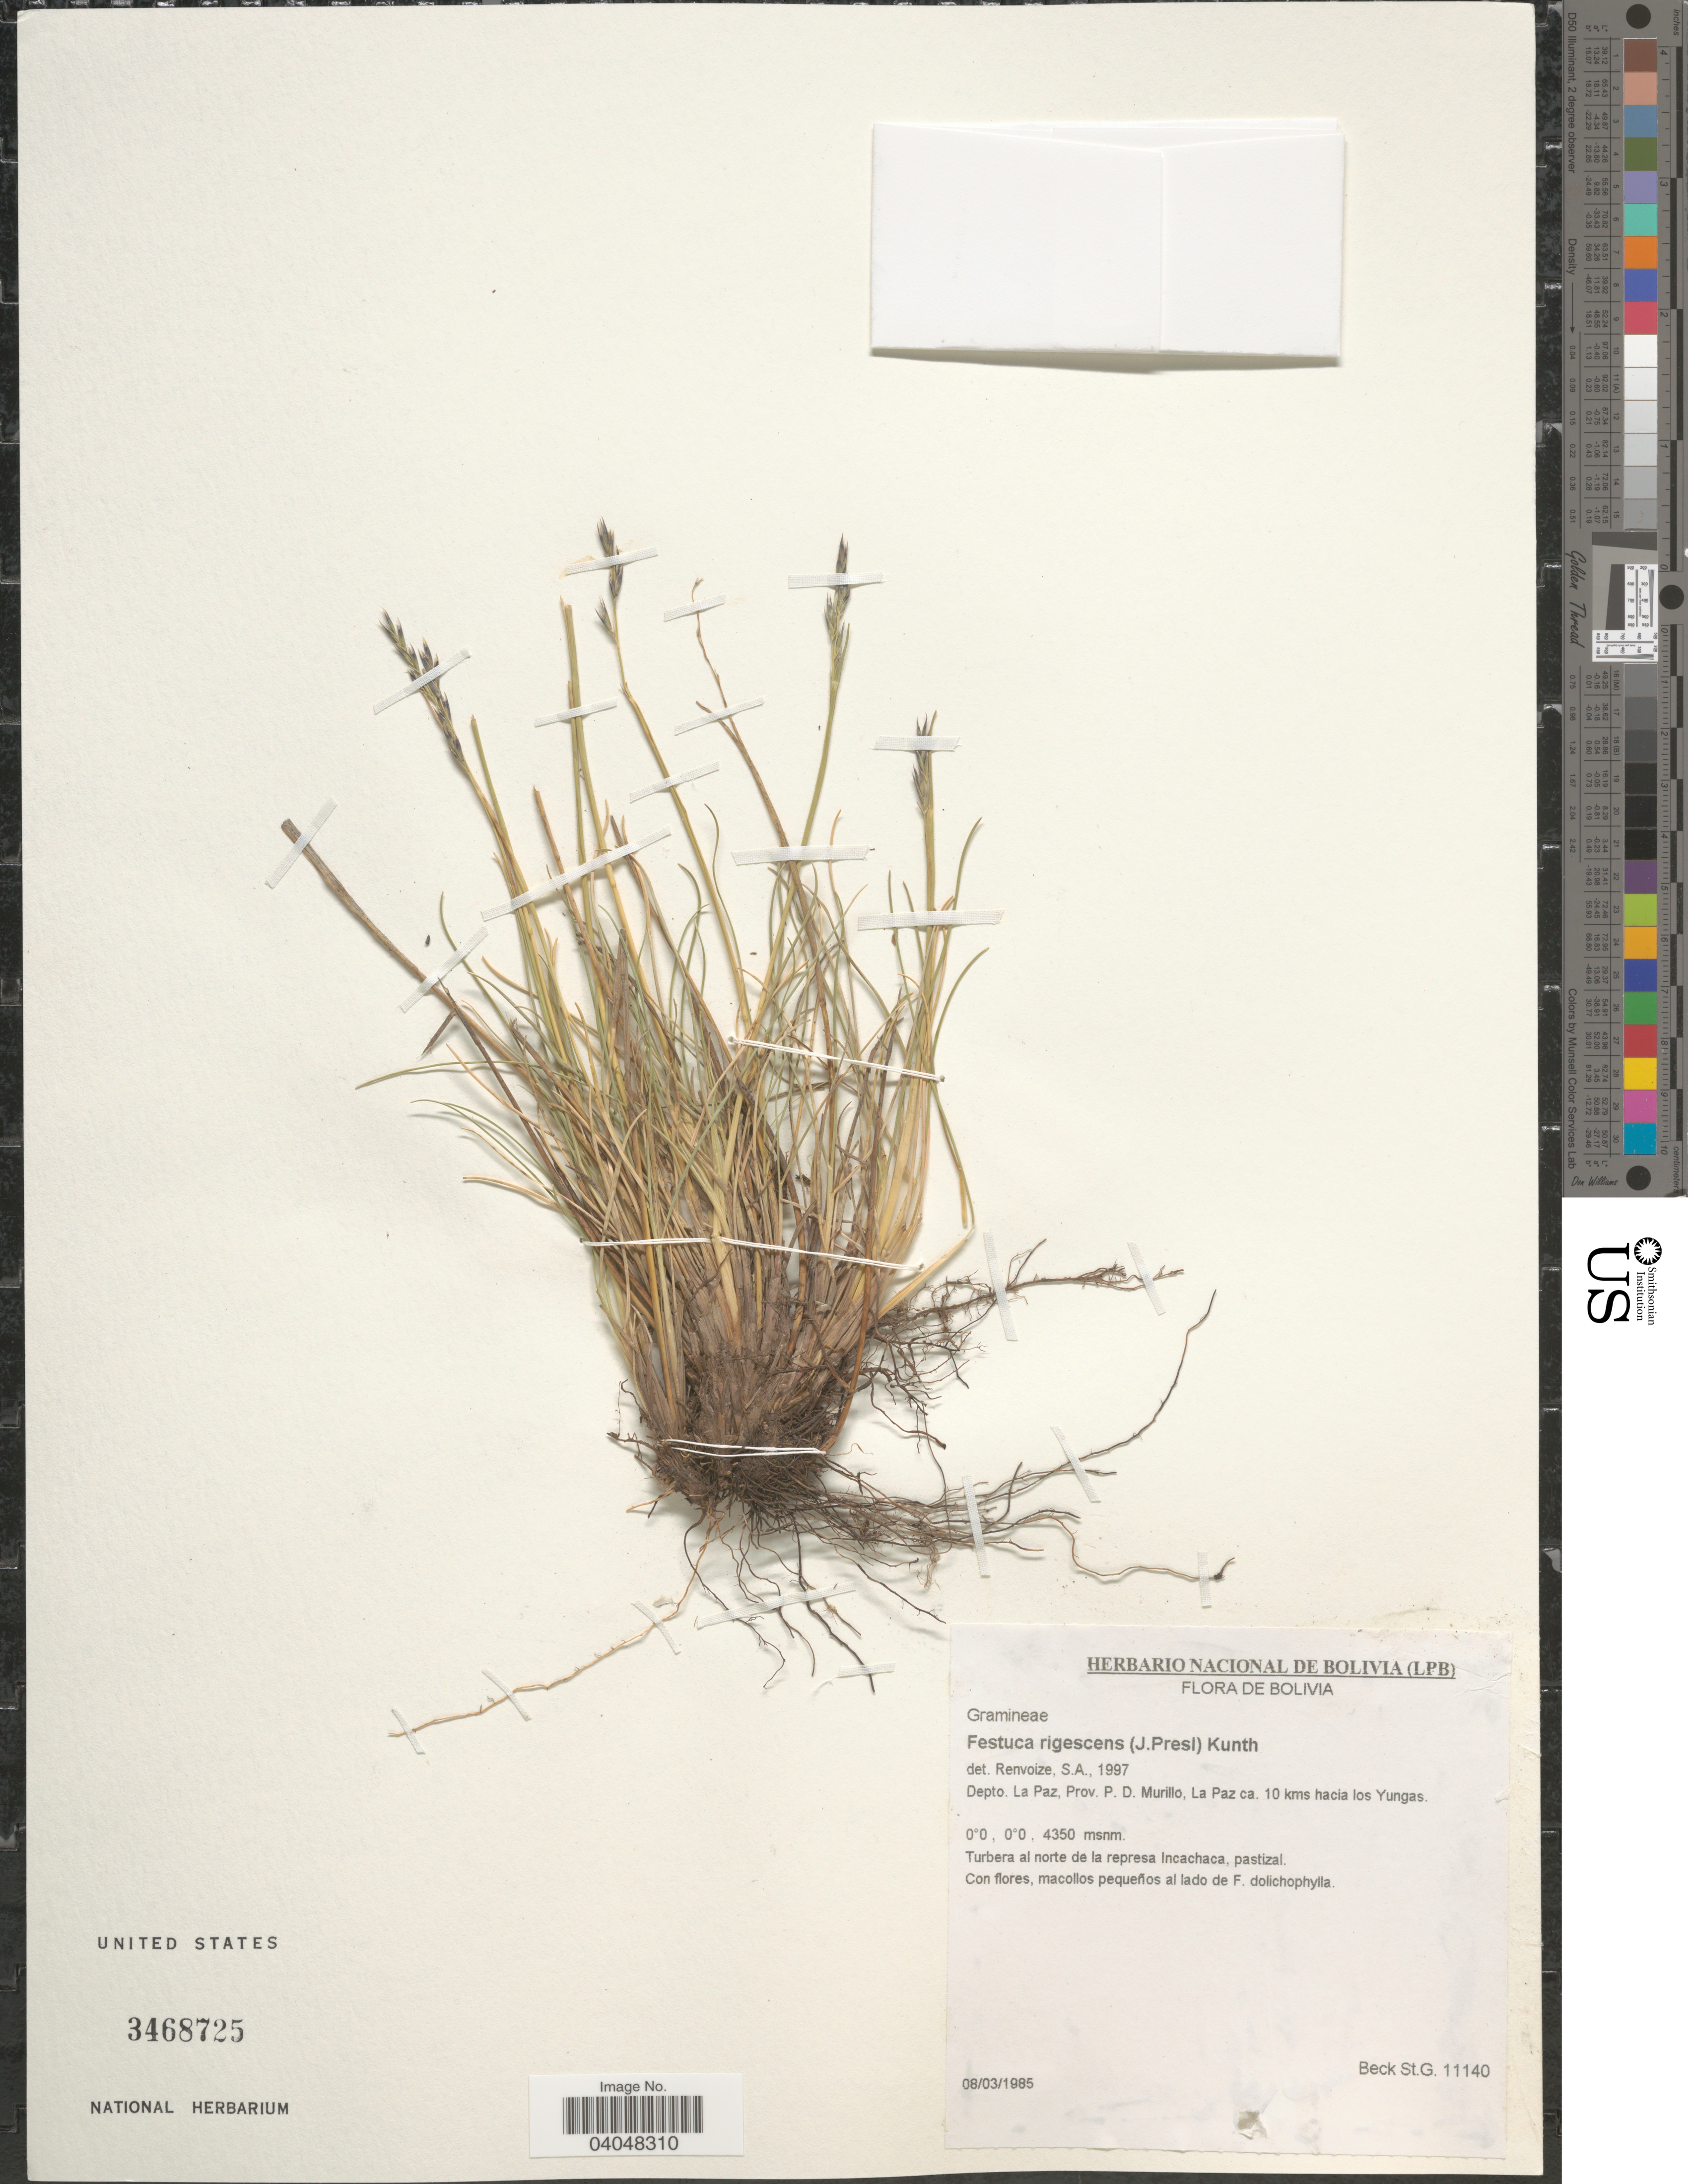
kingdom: Plantae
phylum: Tracheophyta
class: Liliopsida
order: Poales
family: Poaceae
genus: Festuca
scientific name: Festuca rigescens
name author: (J. Presl) Kunth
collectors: S. G. Beck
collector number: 11140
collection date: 1985-03-08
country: Bolivia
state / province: La Paz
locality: Depto. La Paz, Prov. P. D. Murillo, La Paz ca. 10 kms hacia los Yungas. Turbera al norte de la represa Incachaca.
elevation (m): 4350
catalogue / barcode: US 3468725